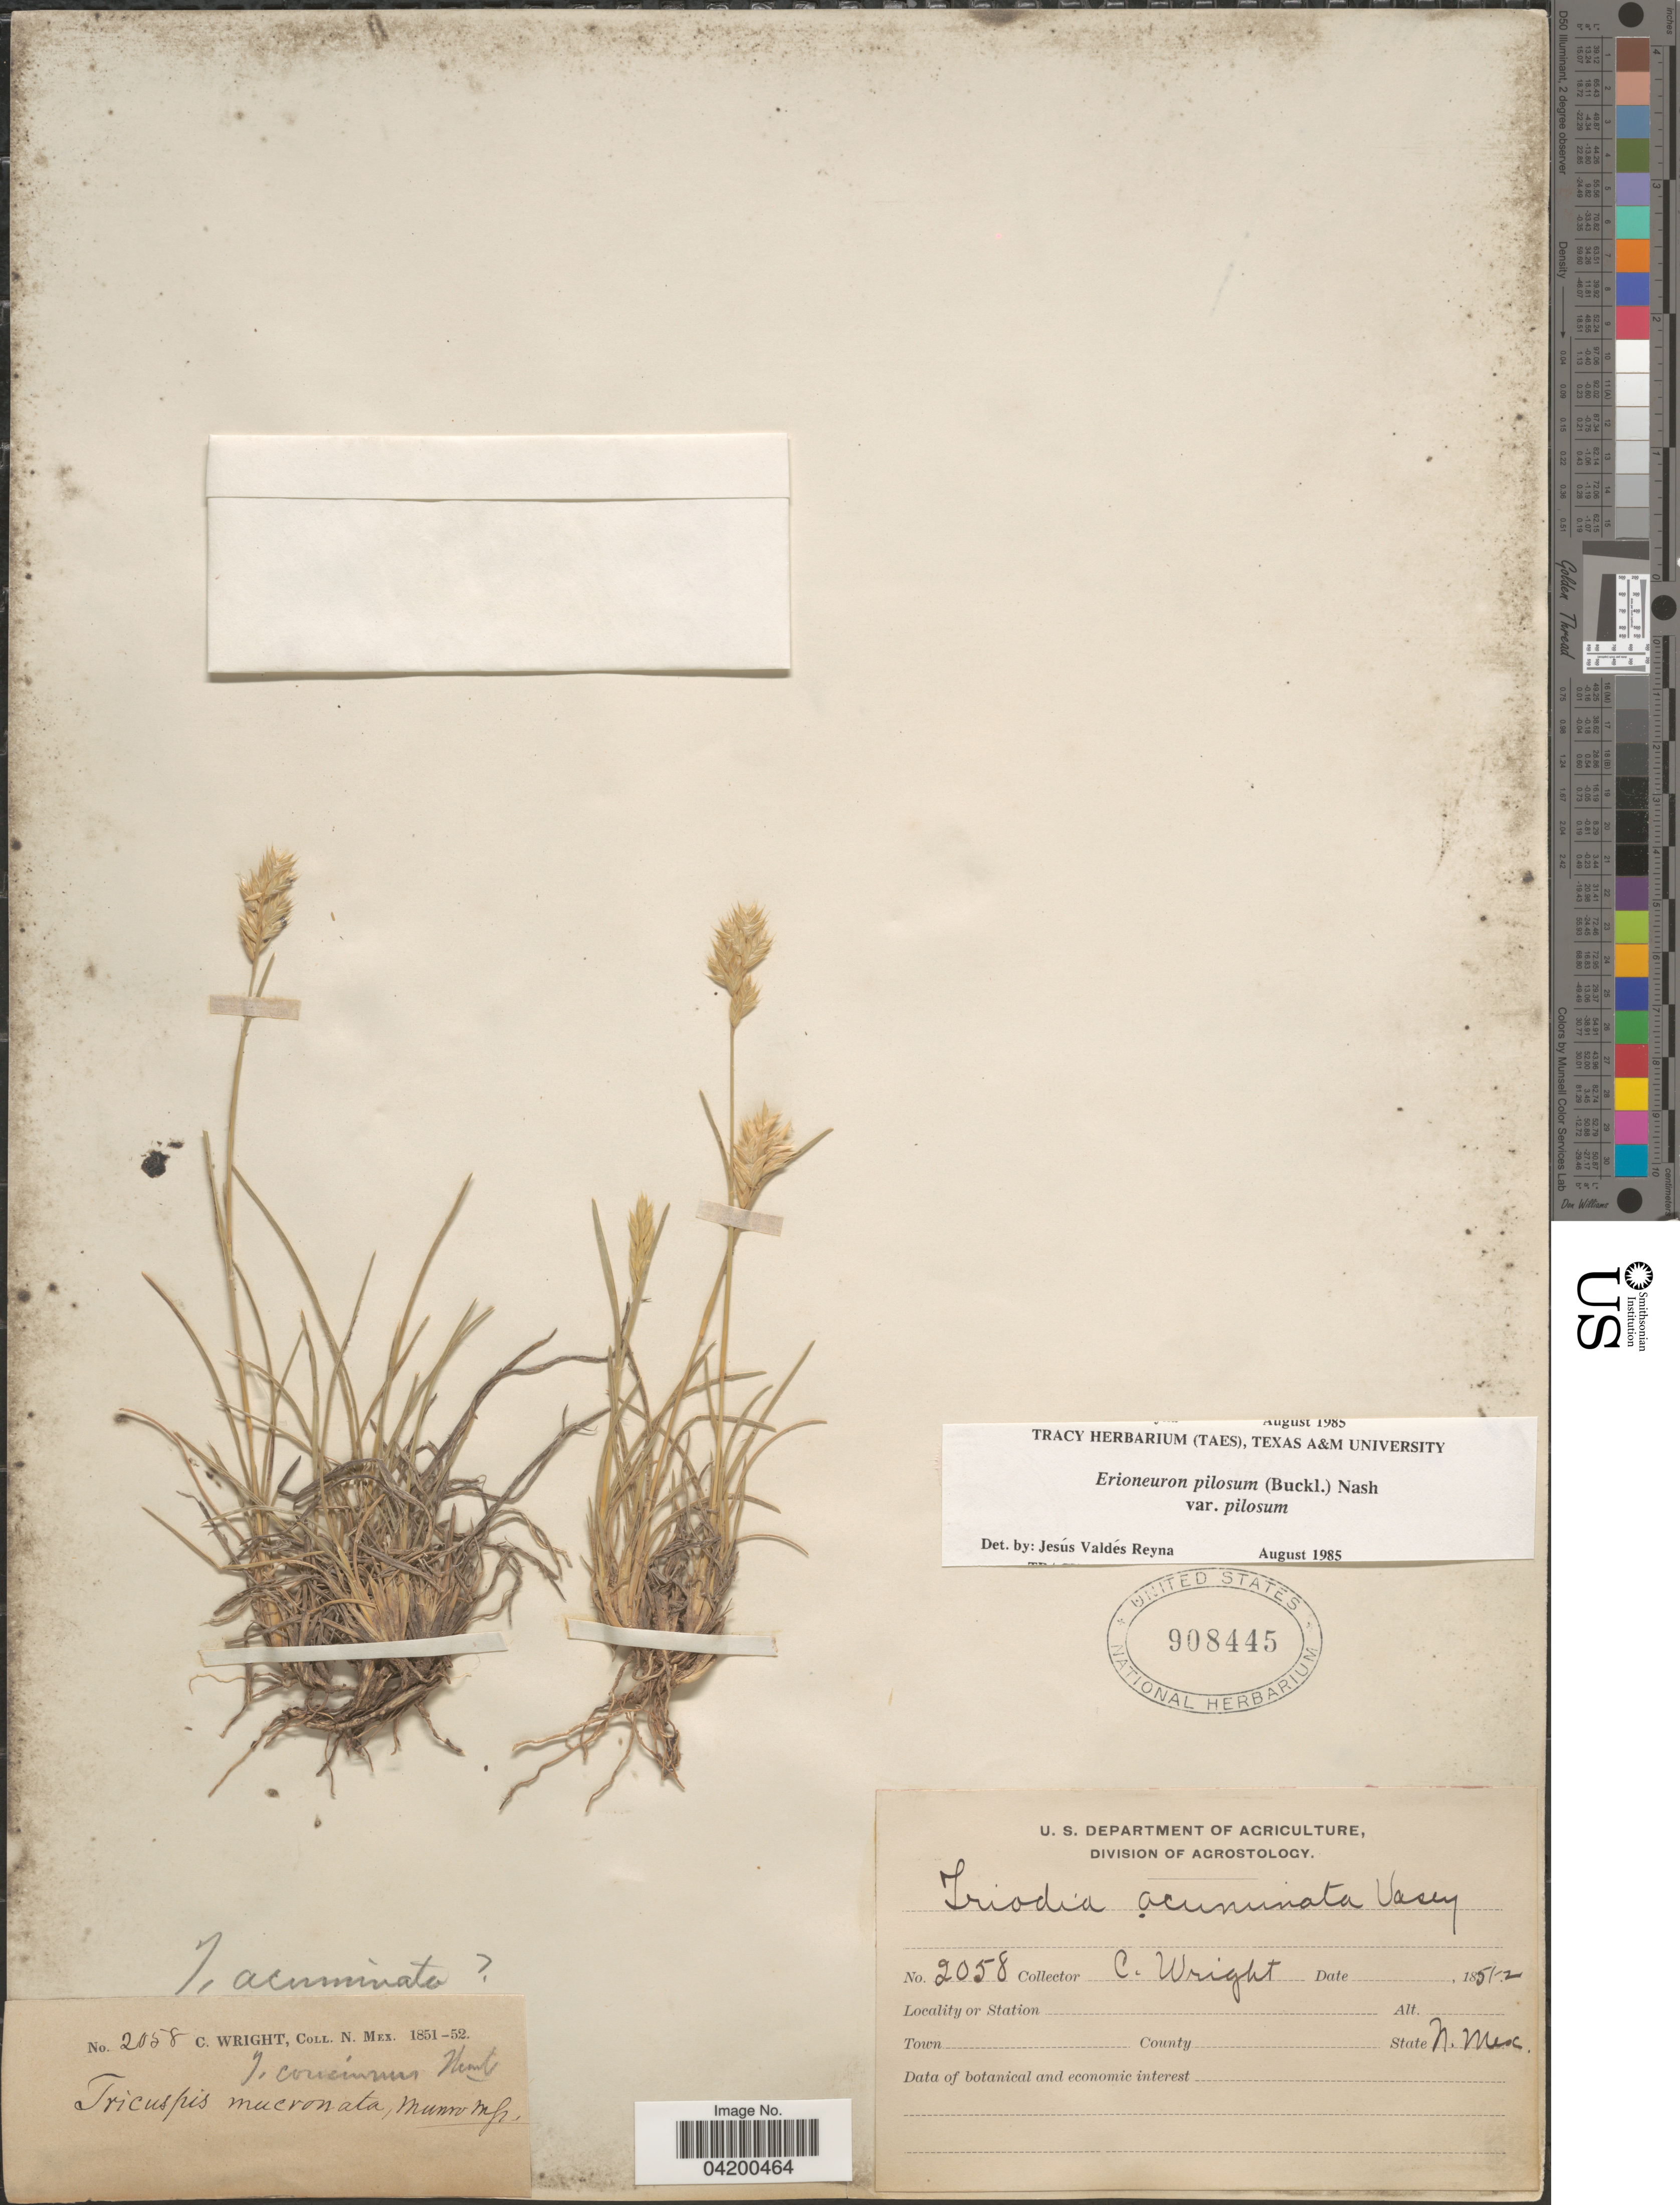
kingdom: Plantae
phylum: Tracheophyta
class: Liliopsida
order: Poales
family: Poaceae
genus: Erioneuron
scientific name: Erioneuron pilosum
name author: (Buckley) Nash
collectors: C. Wright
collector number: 2058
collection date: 1851/1852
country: United States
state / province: New Mexico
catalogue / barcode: US 908445